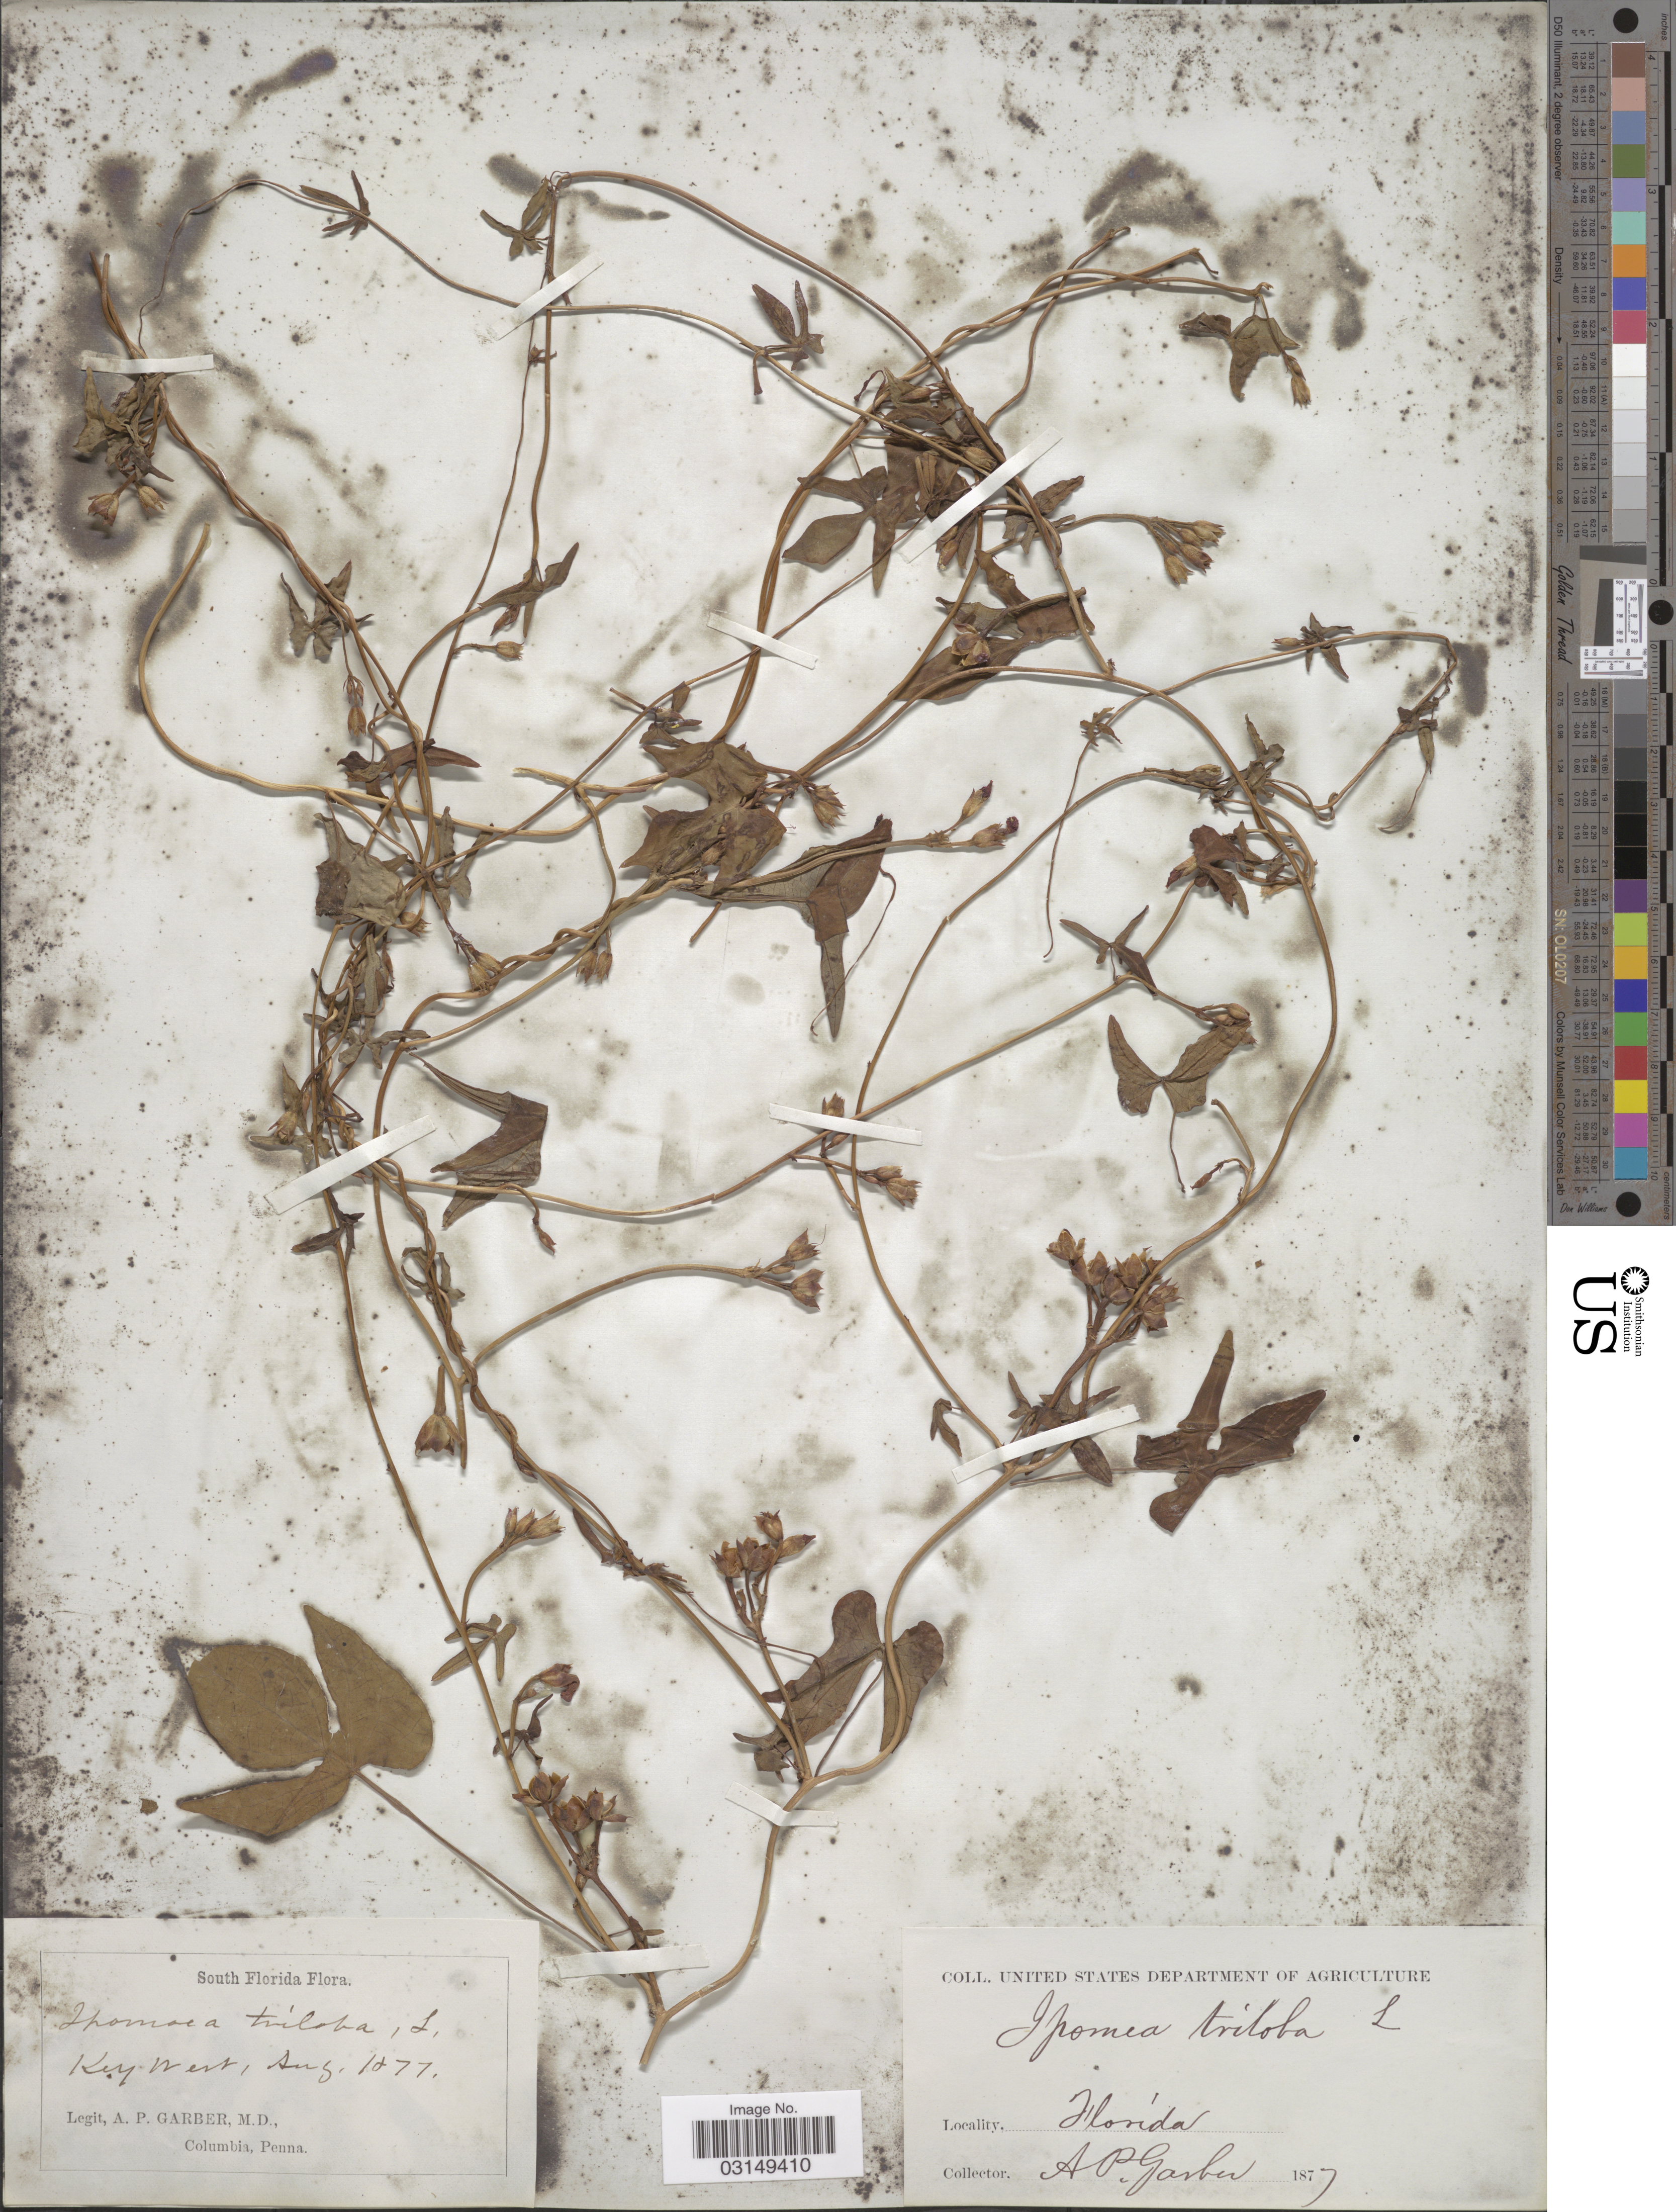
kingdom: Plantae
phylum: Tracheophyta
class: Magnoliopsida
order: Solanales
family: Convolvulaceae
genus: Ipomoea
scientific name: Ipomoea triloba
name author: L.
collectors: A. P. Garber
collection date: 1877-08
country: United States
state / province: Florida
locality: South Florida. Key West.